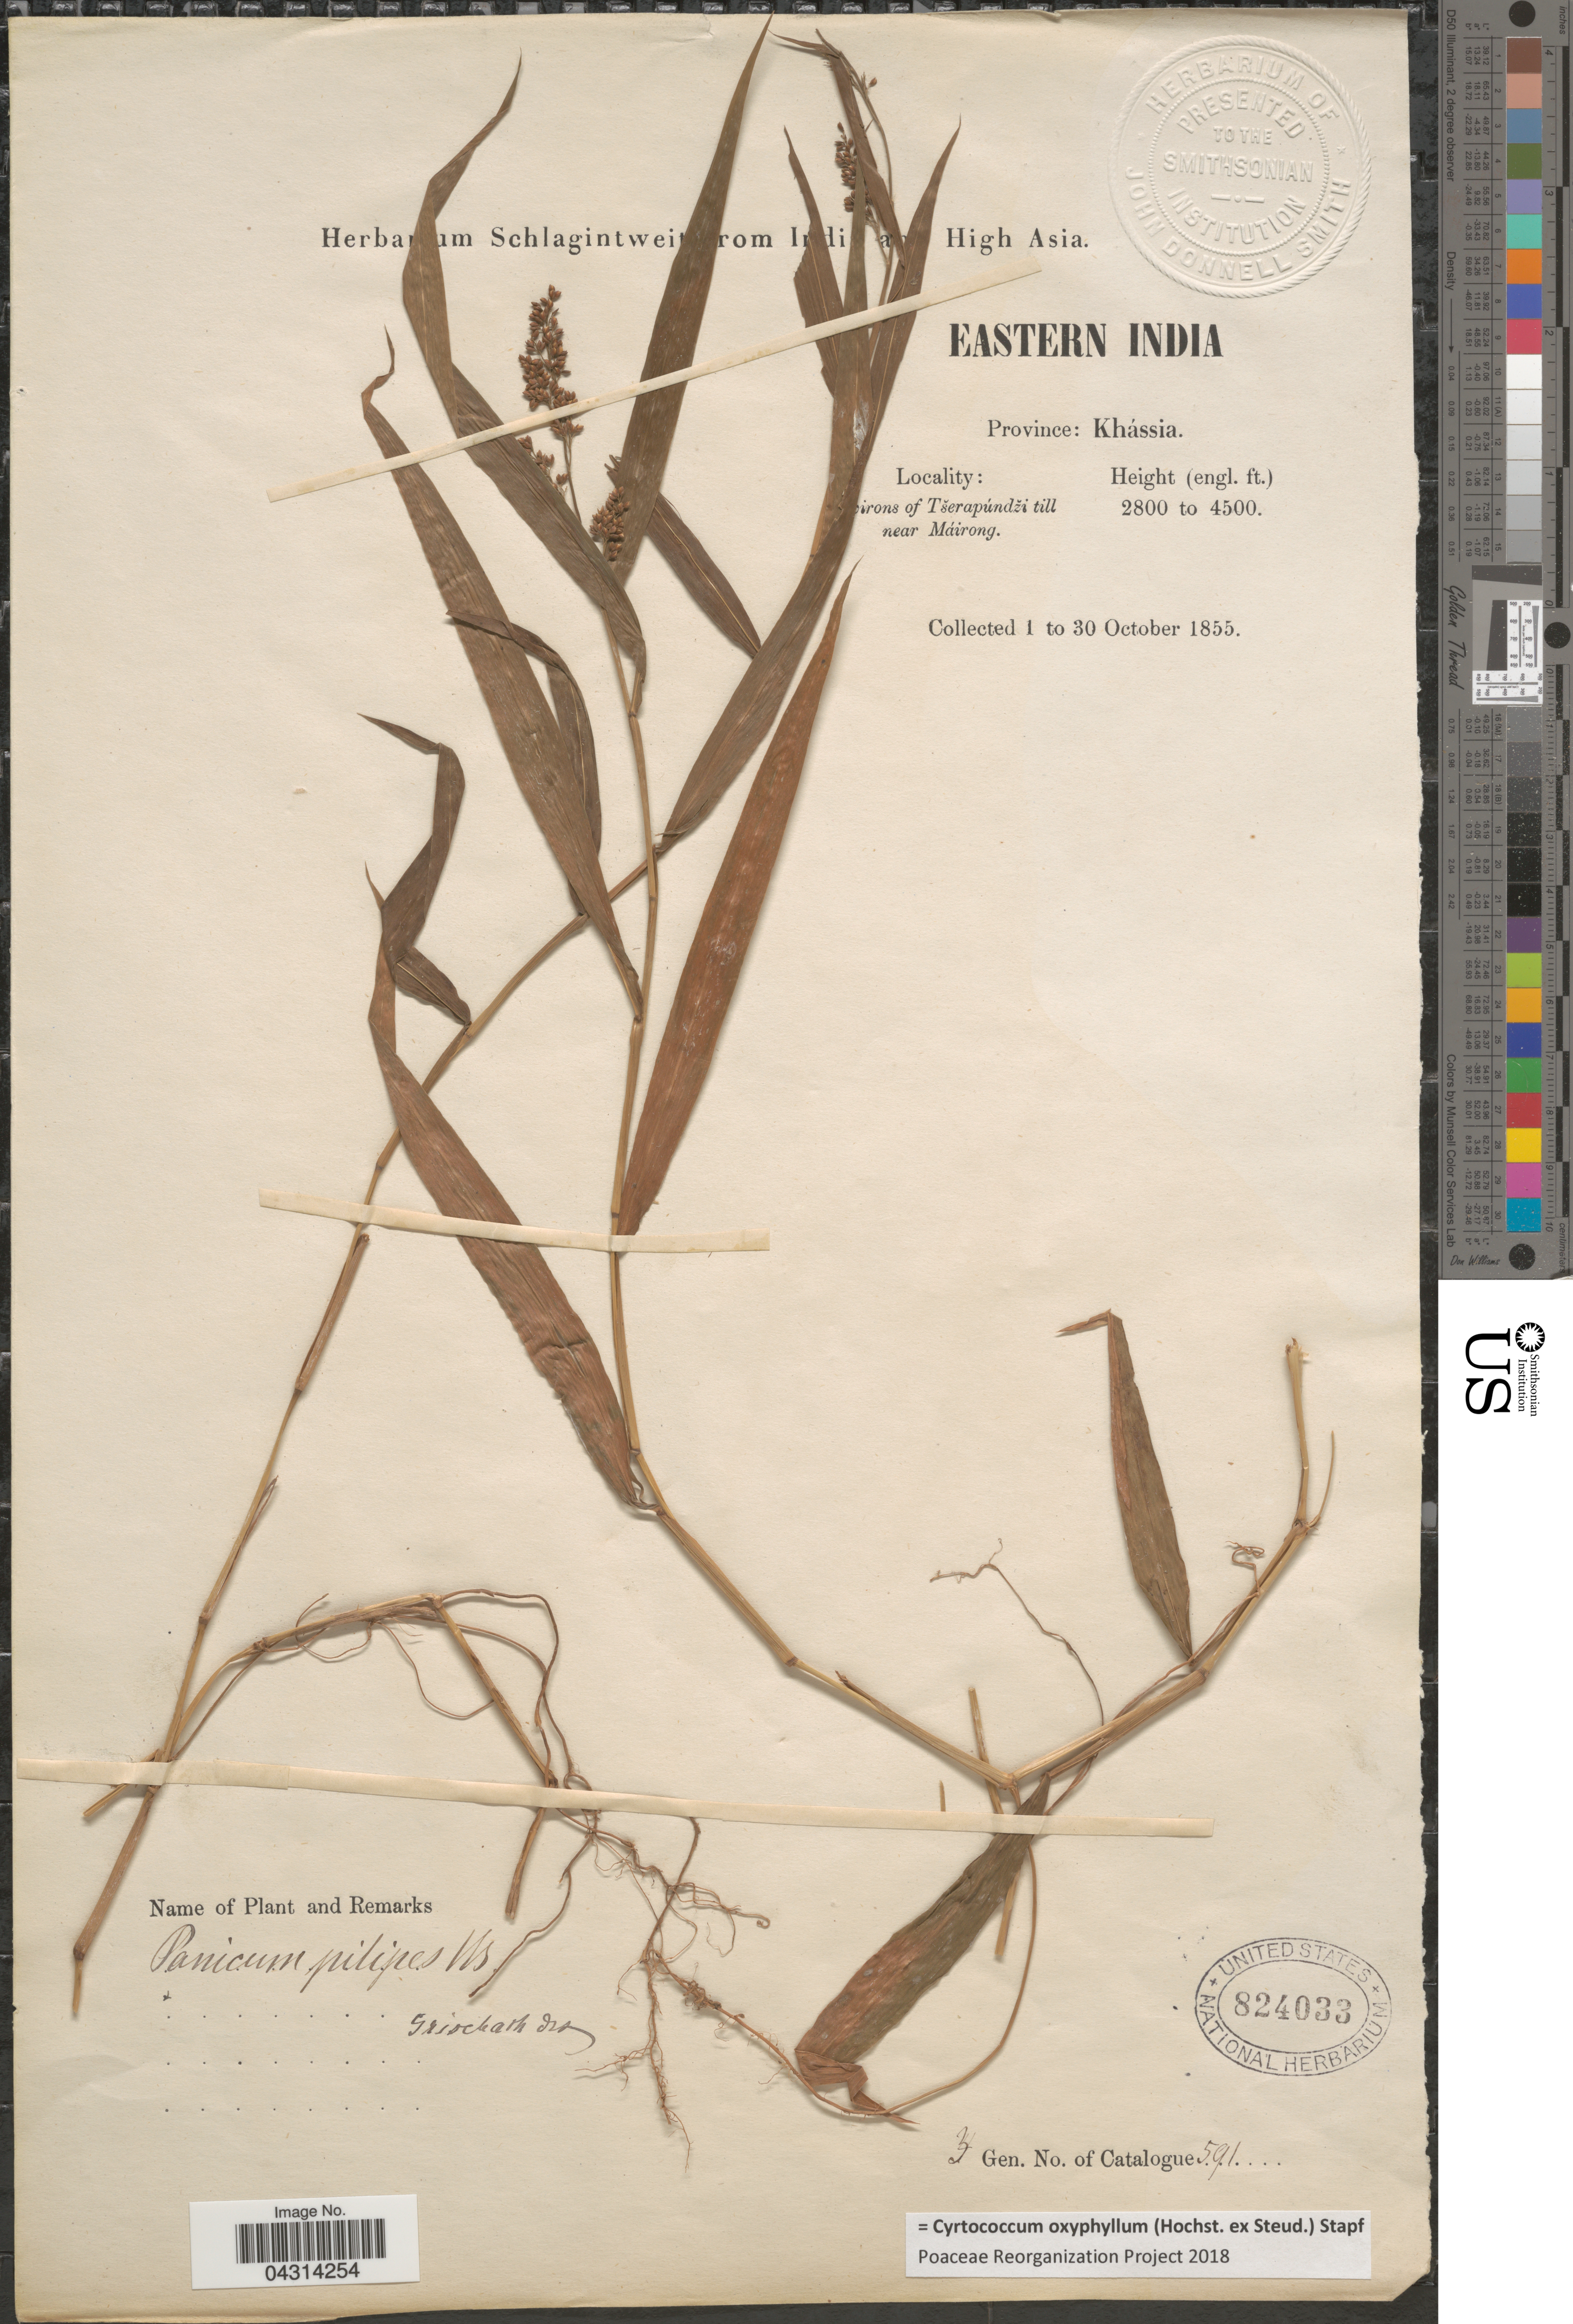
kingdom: Plantae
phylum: Tracheophyta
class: Liliopsida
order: Poales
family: Poaceae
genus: Cyrtococcum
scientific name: Cyrtococcum oxyphyllum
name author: (Steud.) Stapf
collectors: ex herb. Schlagintweit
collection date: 1855-10-01/1855-10-30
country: India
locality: Eastern India. Province: Khássia. [illegible text]virons of Tšerapúndži till near Máirong.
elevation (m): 853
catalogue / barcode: US 824033